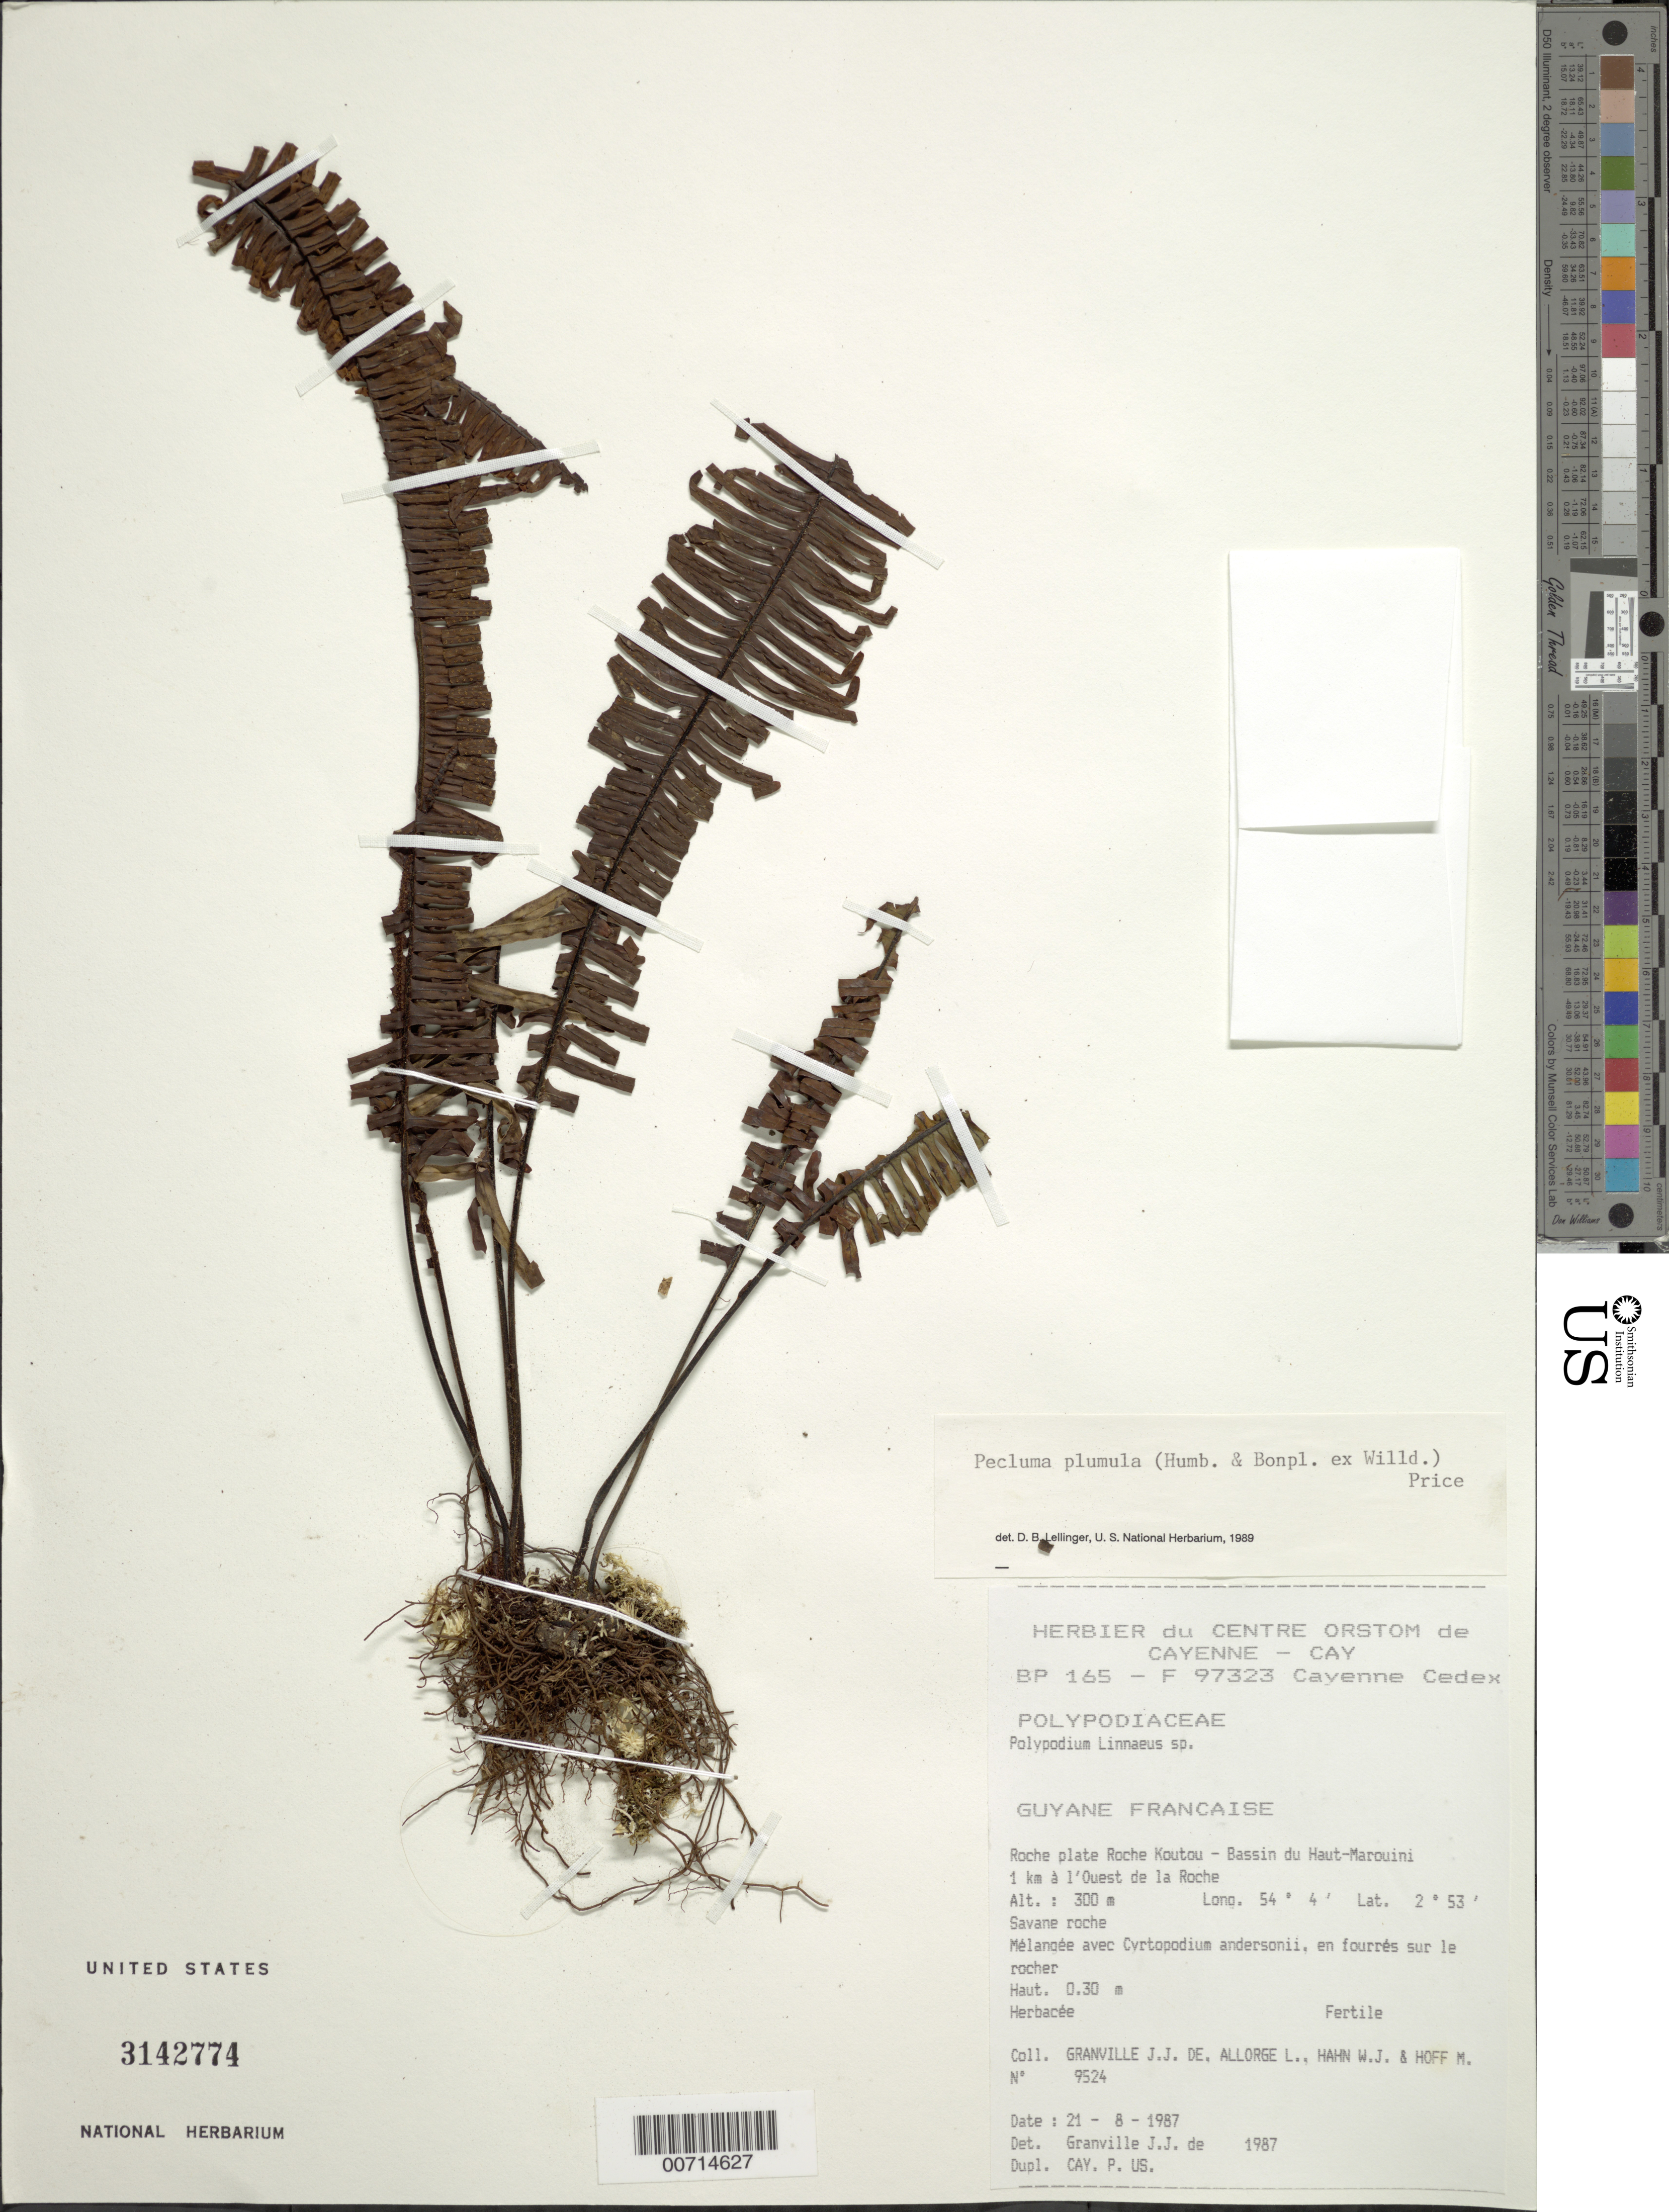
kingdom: Plantae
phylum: Tracheophyta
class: Polypodiopsida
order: Polypodiales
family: Polypodiaceae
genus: Pecluma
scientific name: Pecluma plumula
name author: (Humb. & Bonpl. ex Willd.) M.G. Price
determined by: Lellinger, David B., (BOT), Smithsonian Institution - National Museum of Natural History (UNITED STATES)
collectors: J.-J. de Granville, L. Allorge, W. J. Hahn & M. Hoff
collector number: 9524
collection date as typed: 21-Aug-87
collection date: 1987-08-21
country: French Guiana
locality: Roche Koutou, Bassin du Haut-Marouini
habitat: Savane roche; melangée avec Crytopodium andersonii, en fourrés sur le rocher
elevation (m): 300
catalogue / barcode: US 3142774